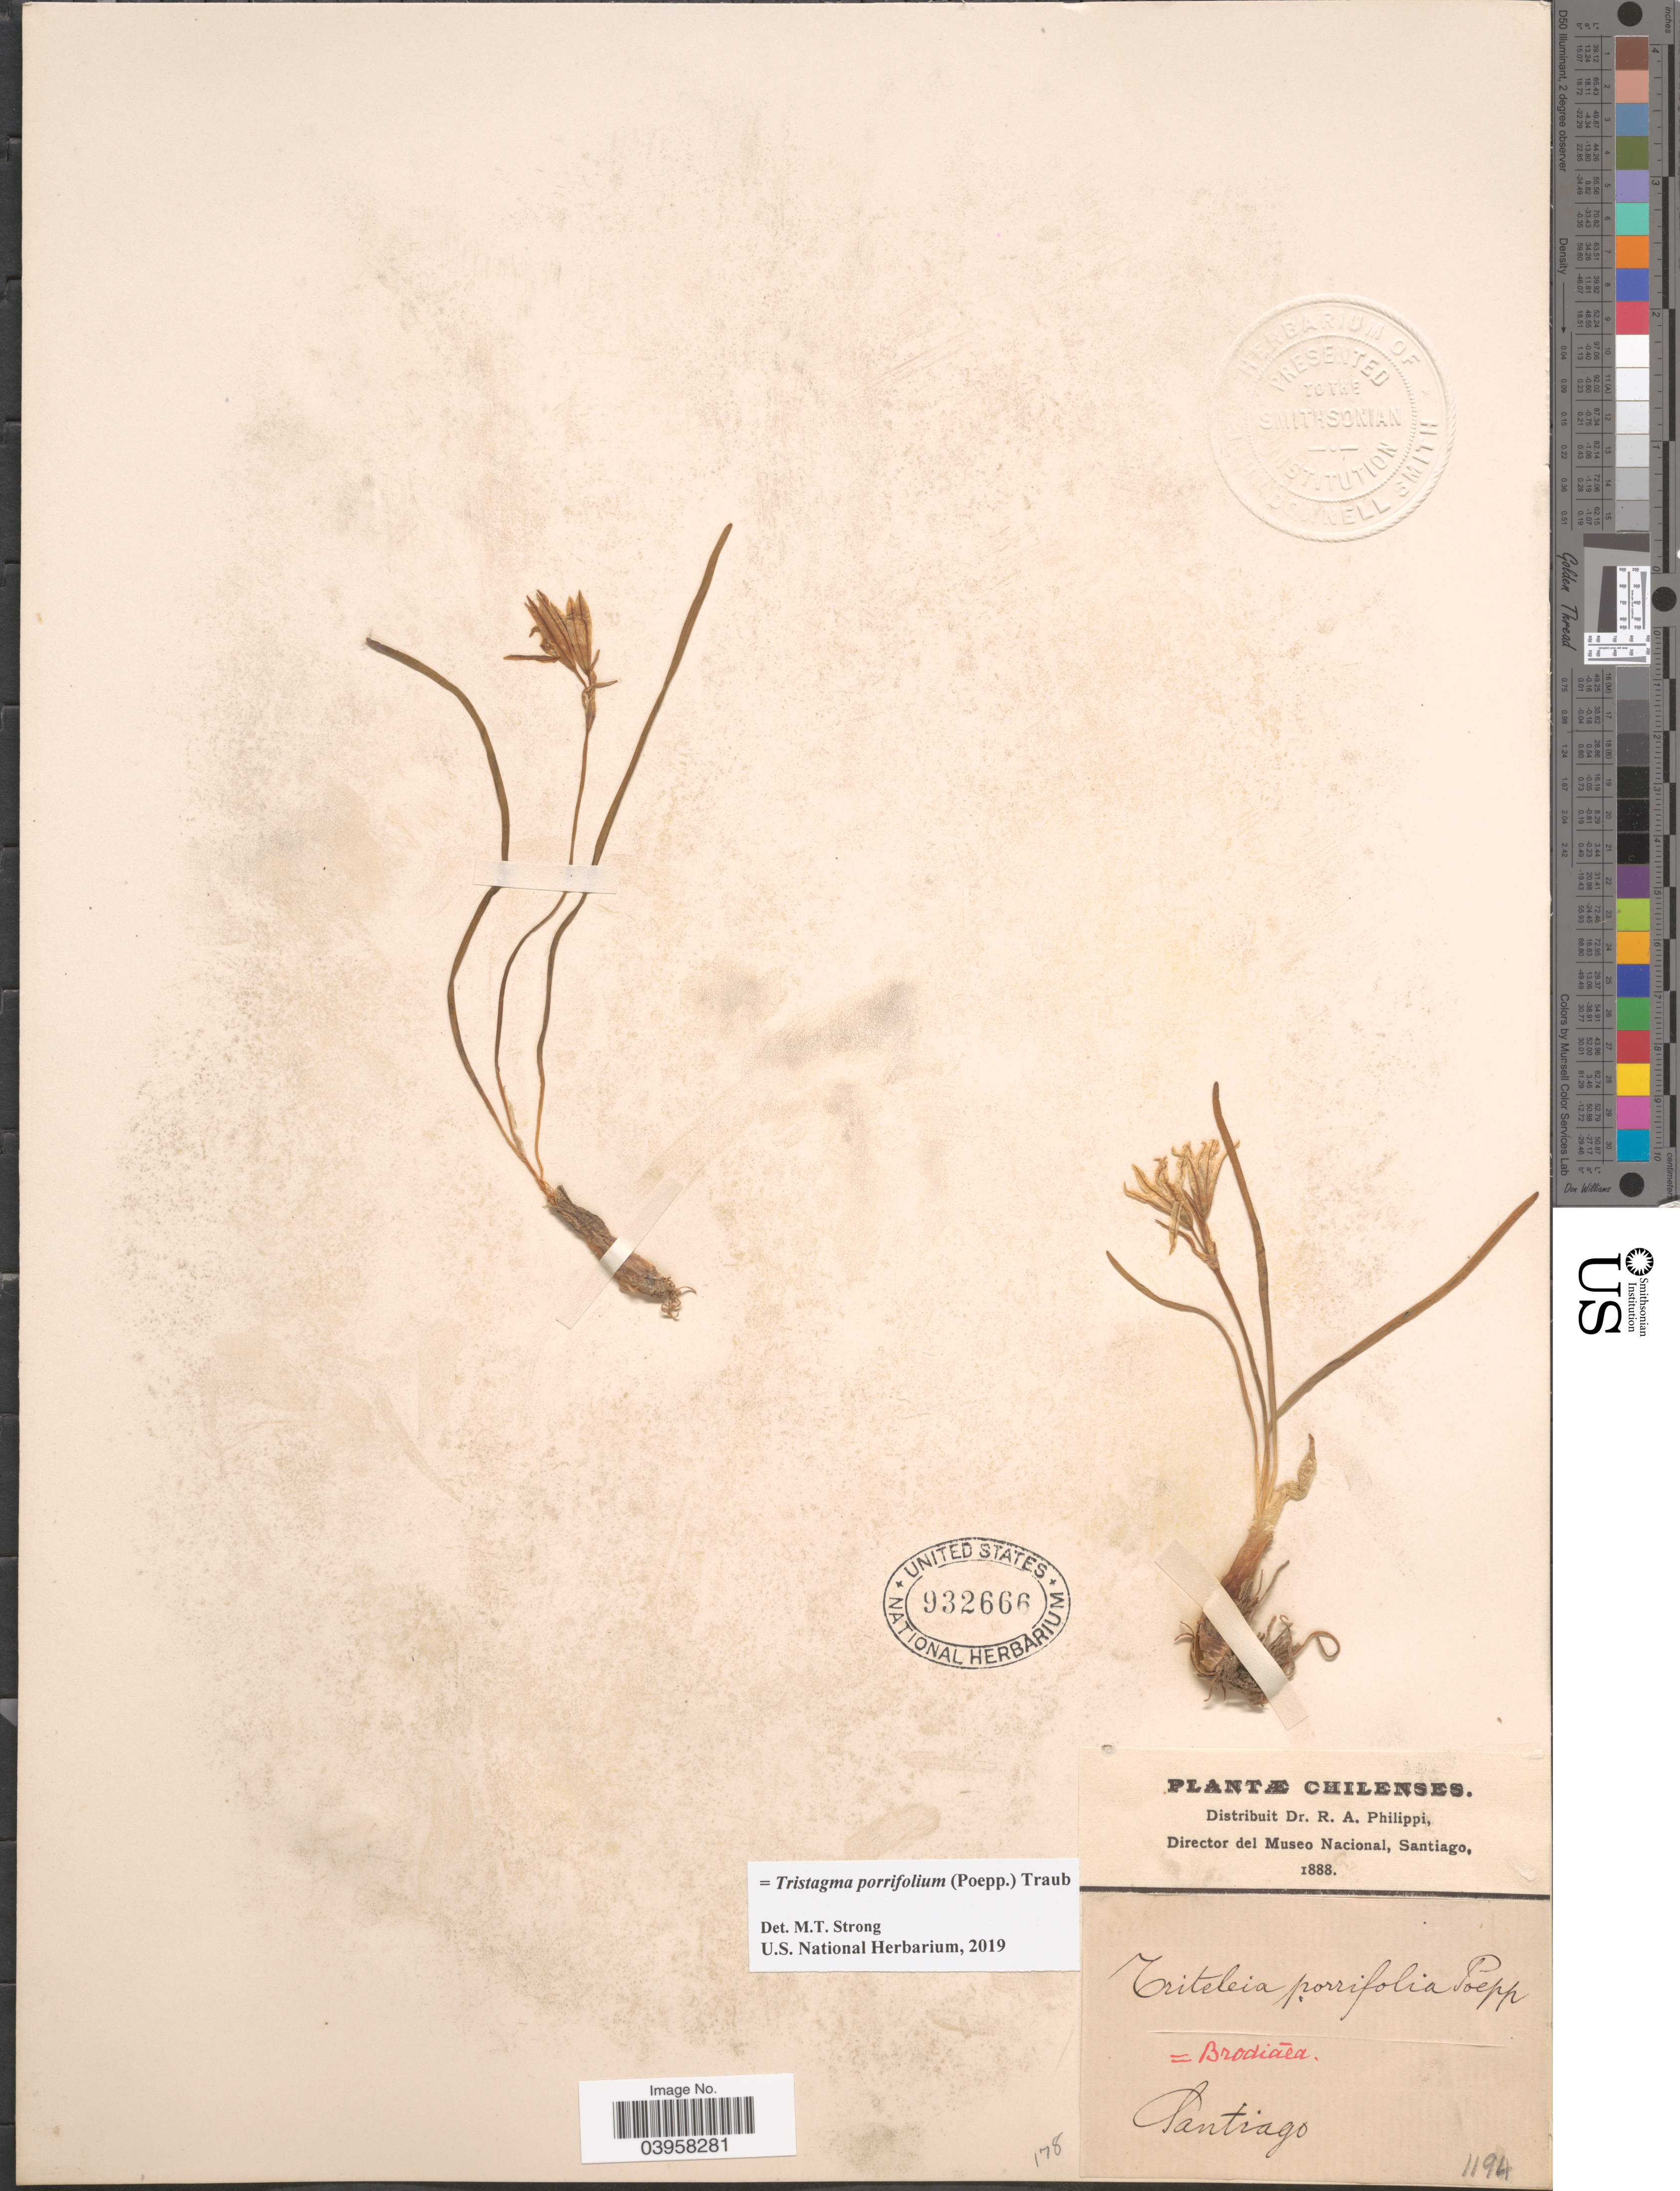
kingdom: Plantae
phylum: Tracheophyta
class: Liliopsida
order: Asparagales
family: Amaryllidaceae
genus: Tristagma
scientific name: Tristagma porrifolium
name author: (Poepp.) Traub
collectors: ex. herb. R.A. Philippi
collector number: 1194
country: Chile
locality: Santiago.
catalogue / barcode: US 932666